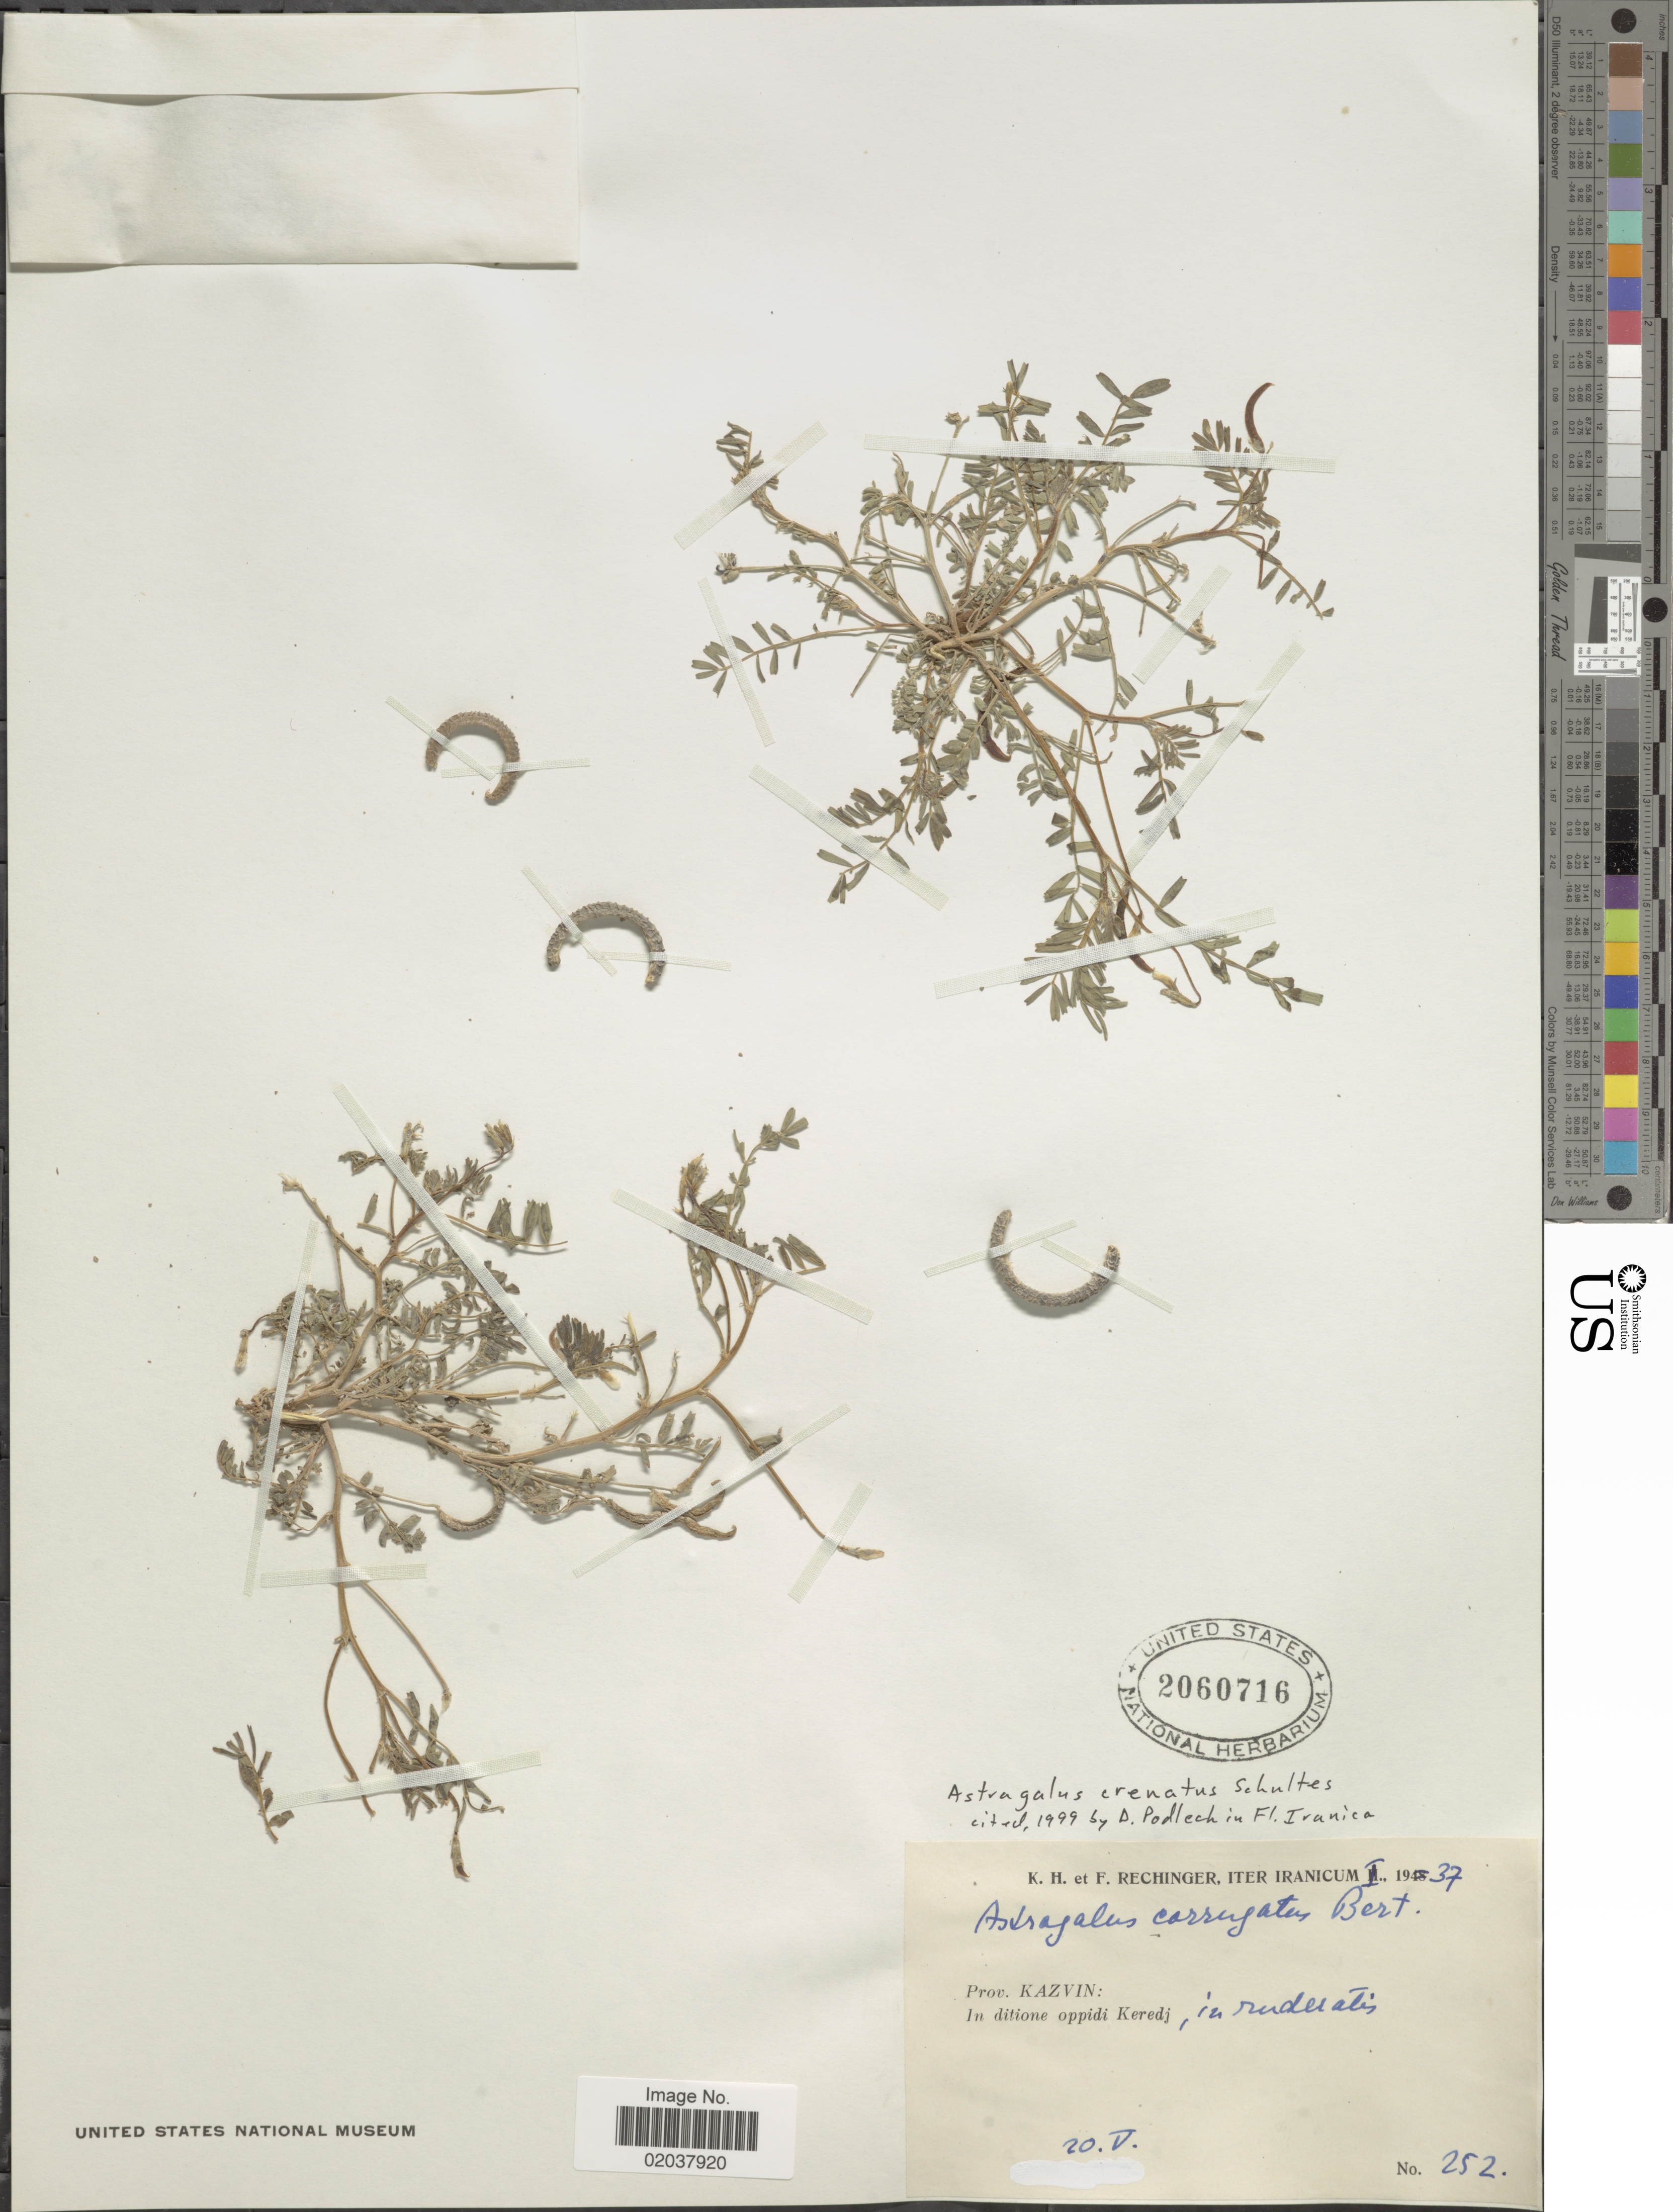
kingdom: Plantae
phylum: Tracheophyta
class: Magnoliopsida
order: Fabales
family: Fabaceae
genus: Astragalus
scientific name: Astragalus crenatus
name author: Schult.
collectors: K. H. Rechinger & F. Rechinger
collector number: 252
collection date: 1937-05-20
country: Iran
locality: Iter Iranicum. Prov. Kazvin: In ditione oppidi Keredj, in rudesatis [interpreted]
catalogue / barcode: US 2060716